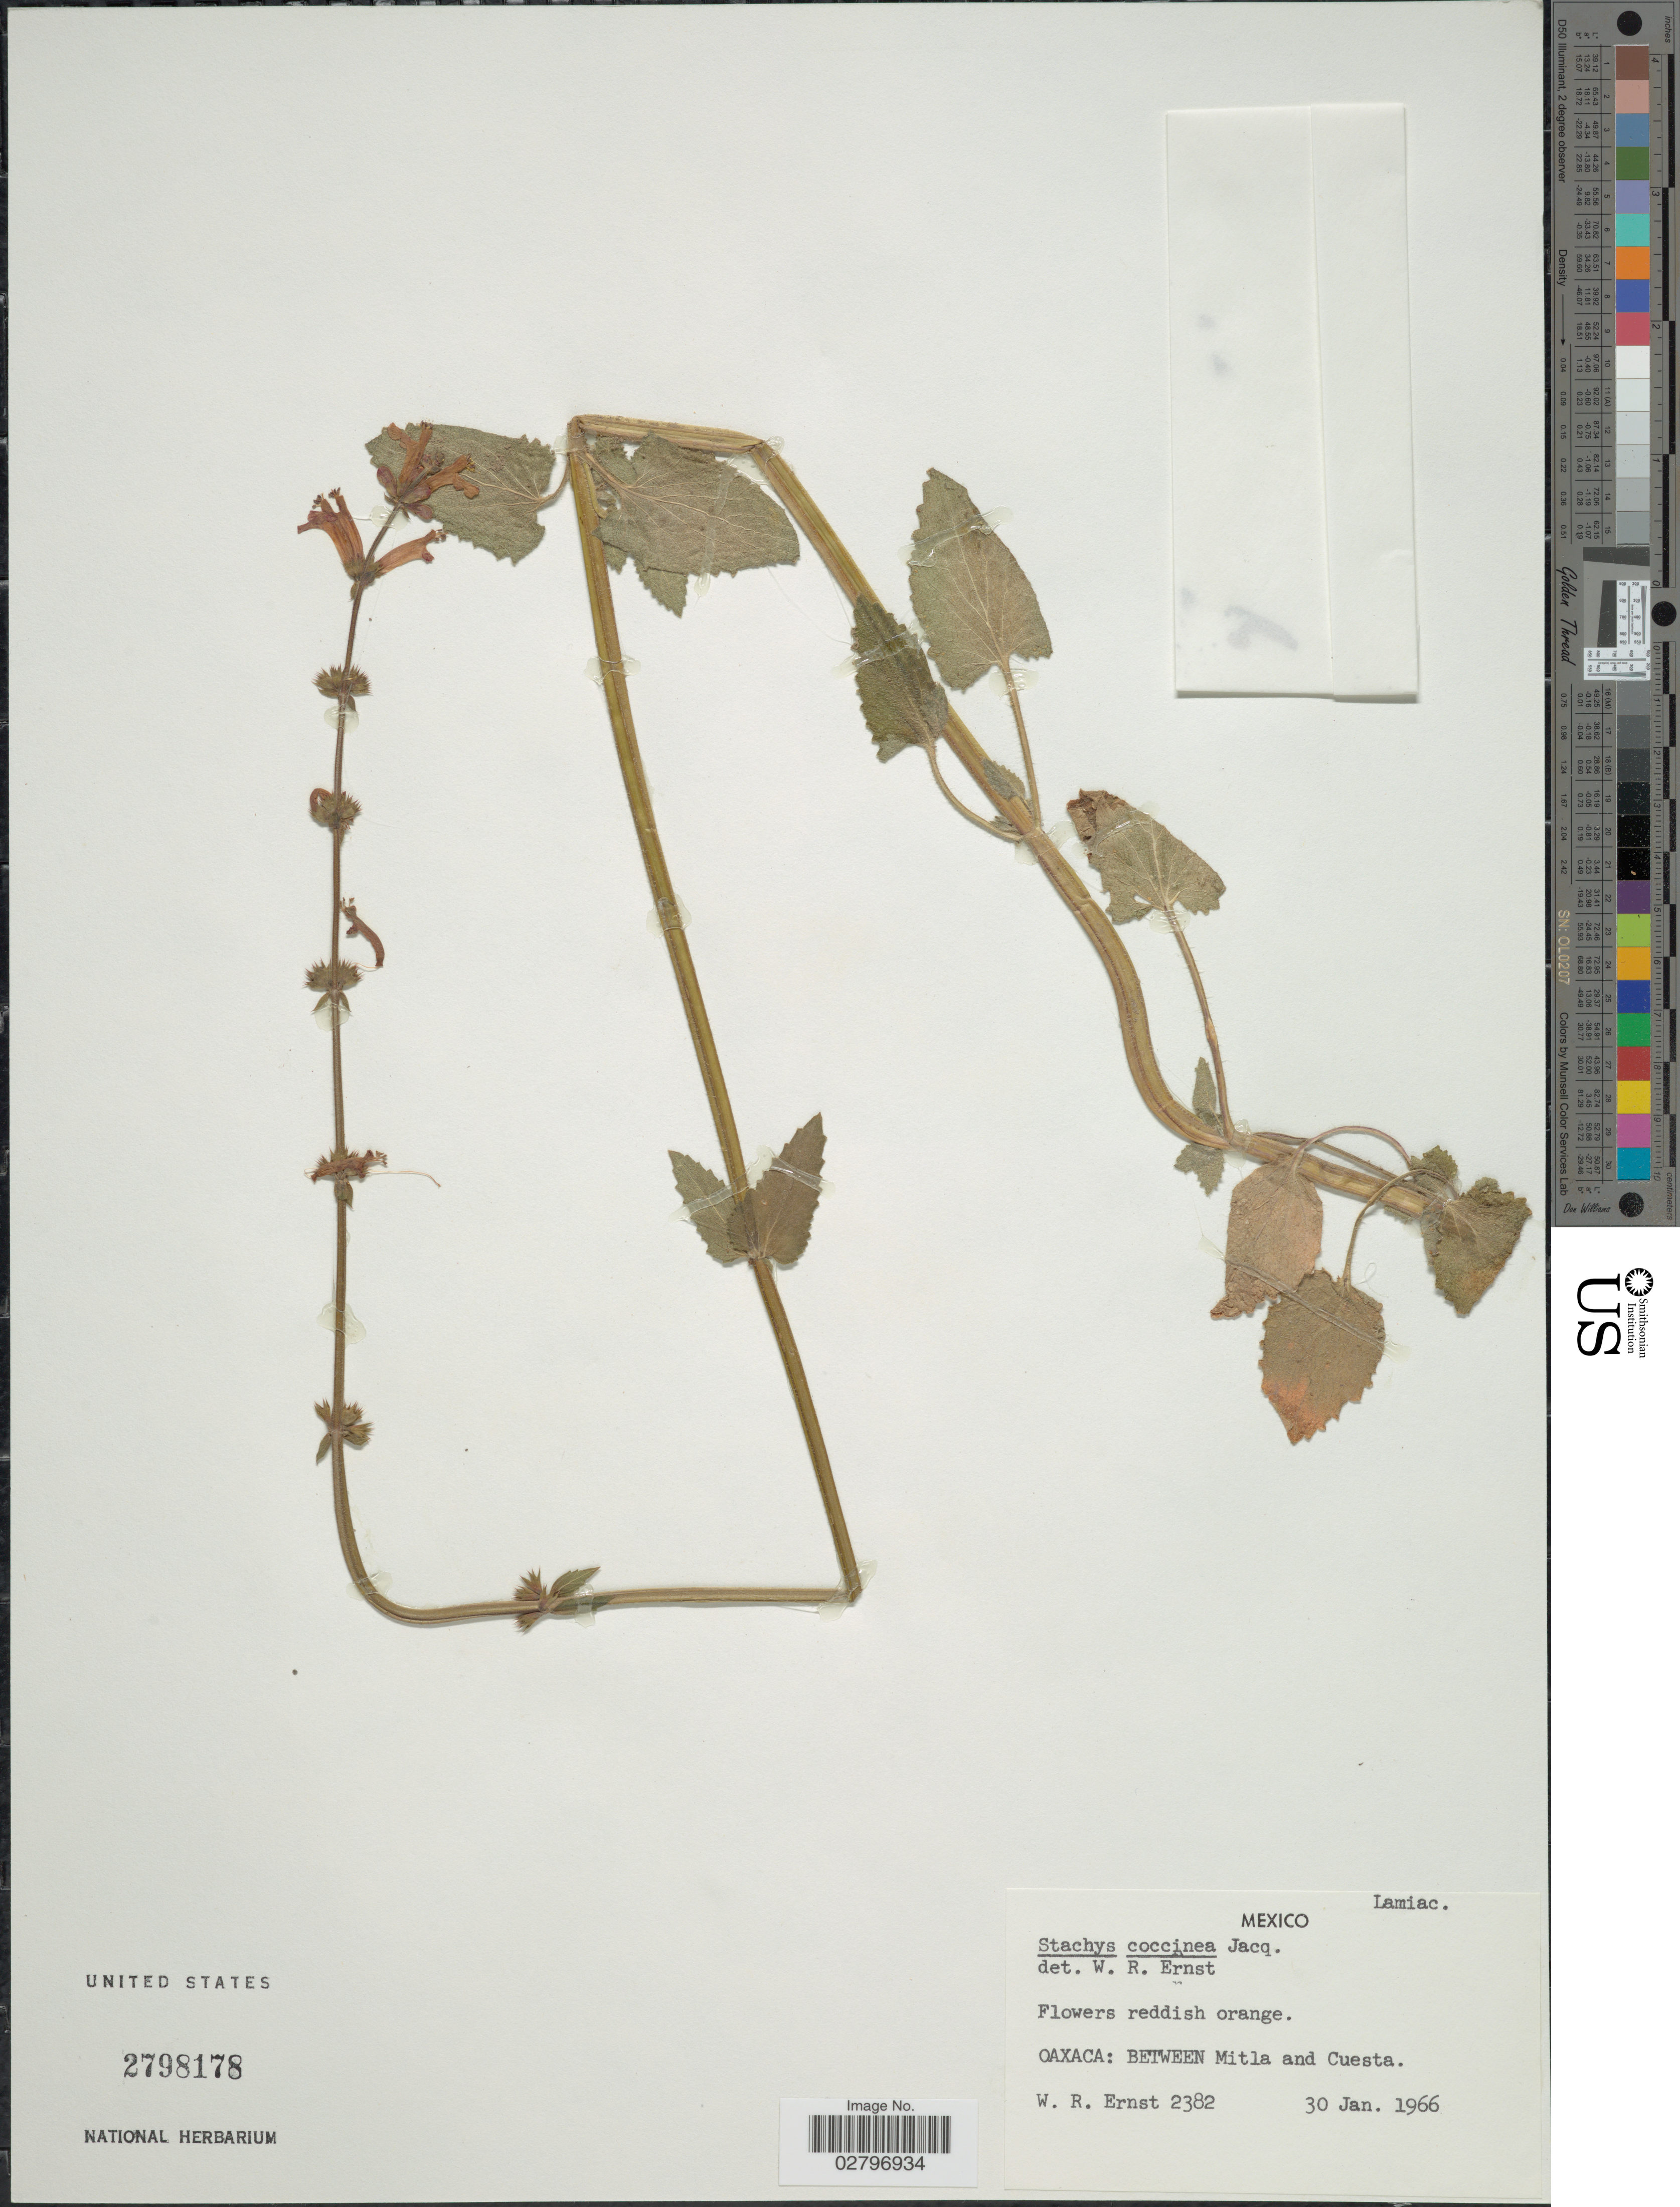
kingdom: Plantae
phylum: Tracheophyta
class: Magnoliopsida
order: Lamiales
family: Lamiaceae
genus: Stachys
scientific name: Stachys coccinea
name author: Ortega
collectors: W. R. Ernst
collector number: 2382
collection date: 1966-01-30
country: Mexico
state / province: Oaxaca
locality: Oaxcaca: Between Mitla and Cuesta.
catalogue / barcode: US 2798178